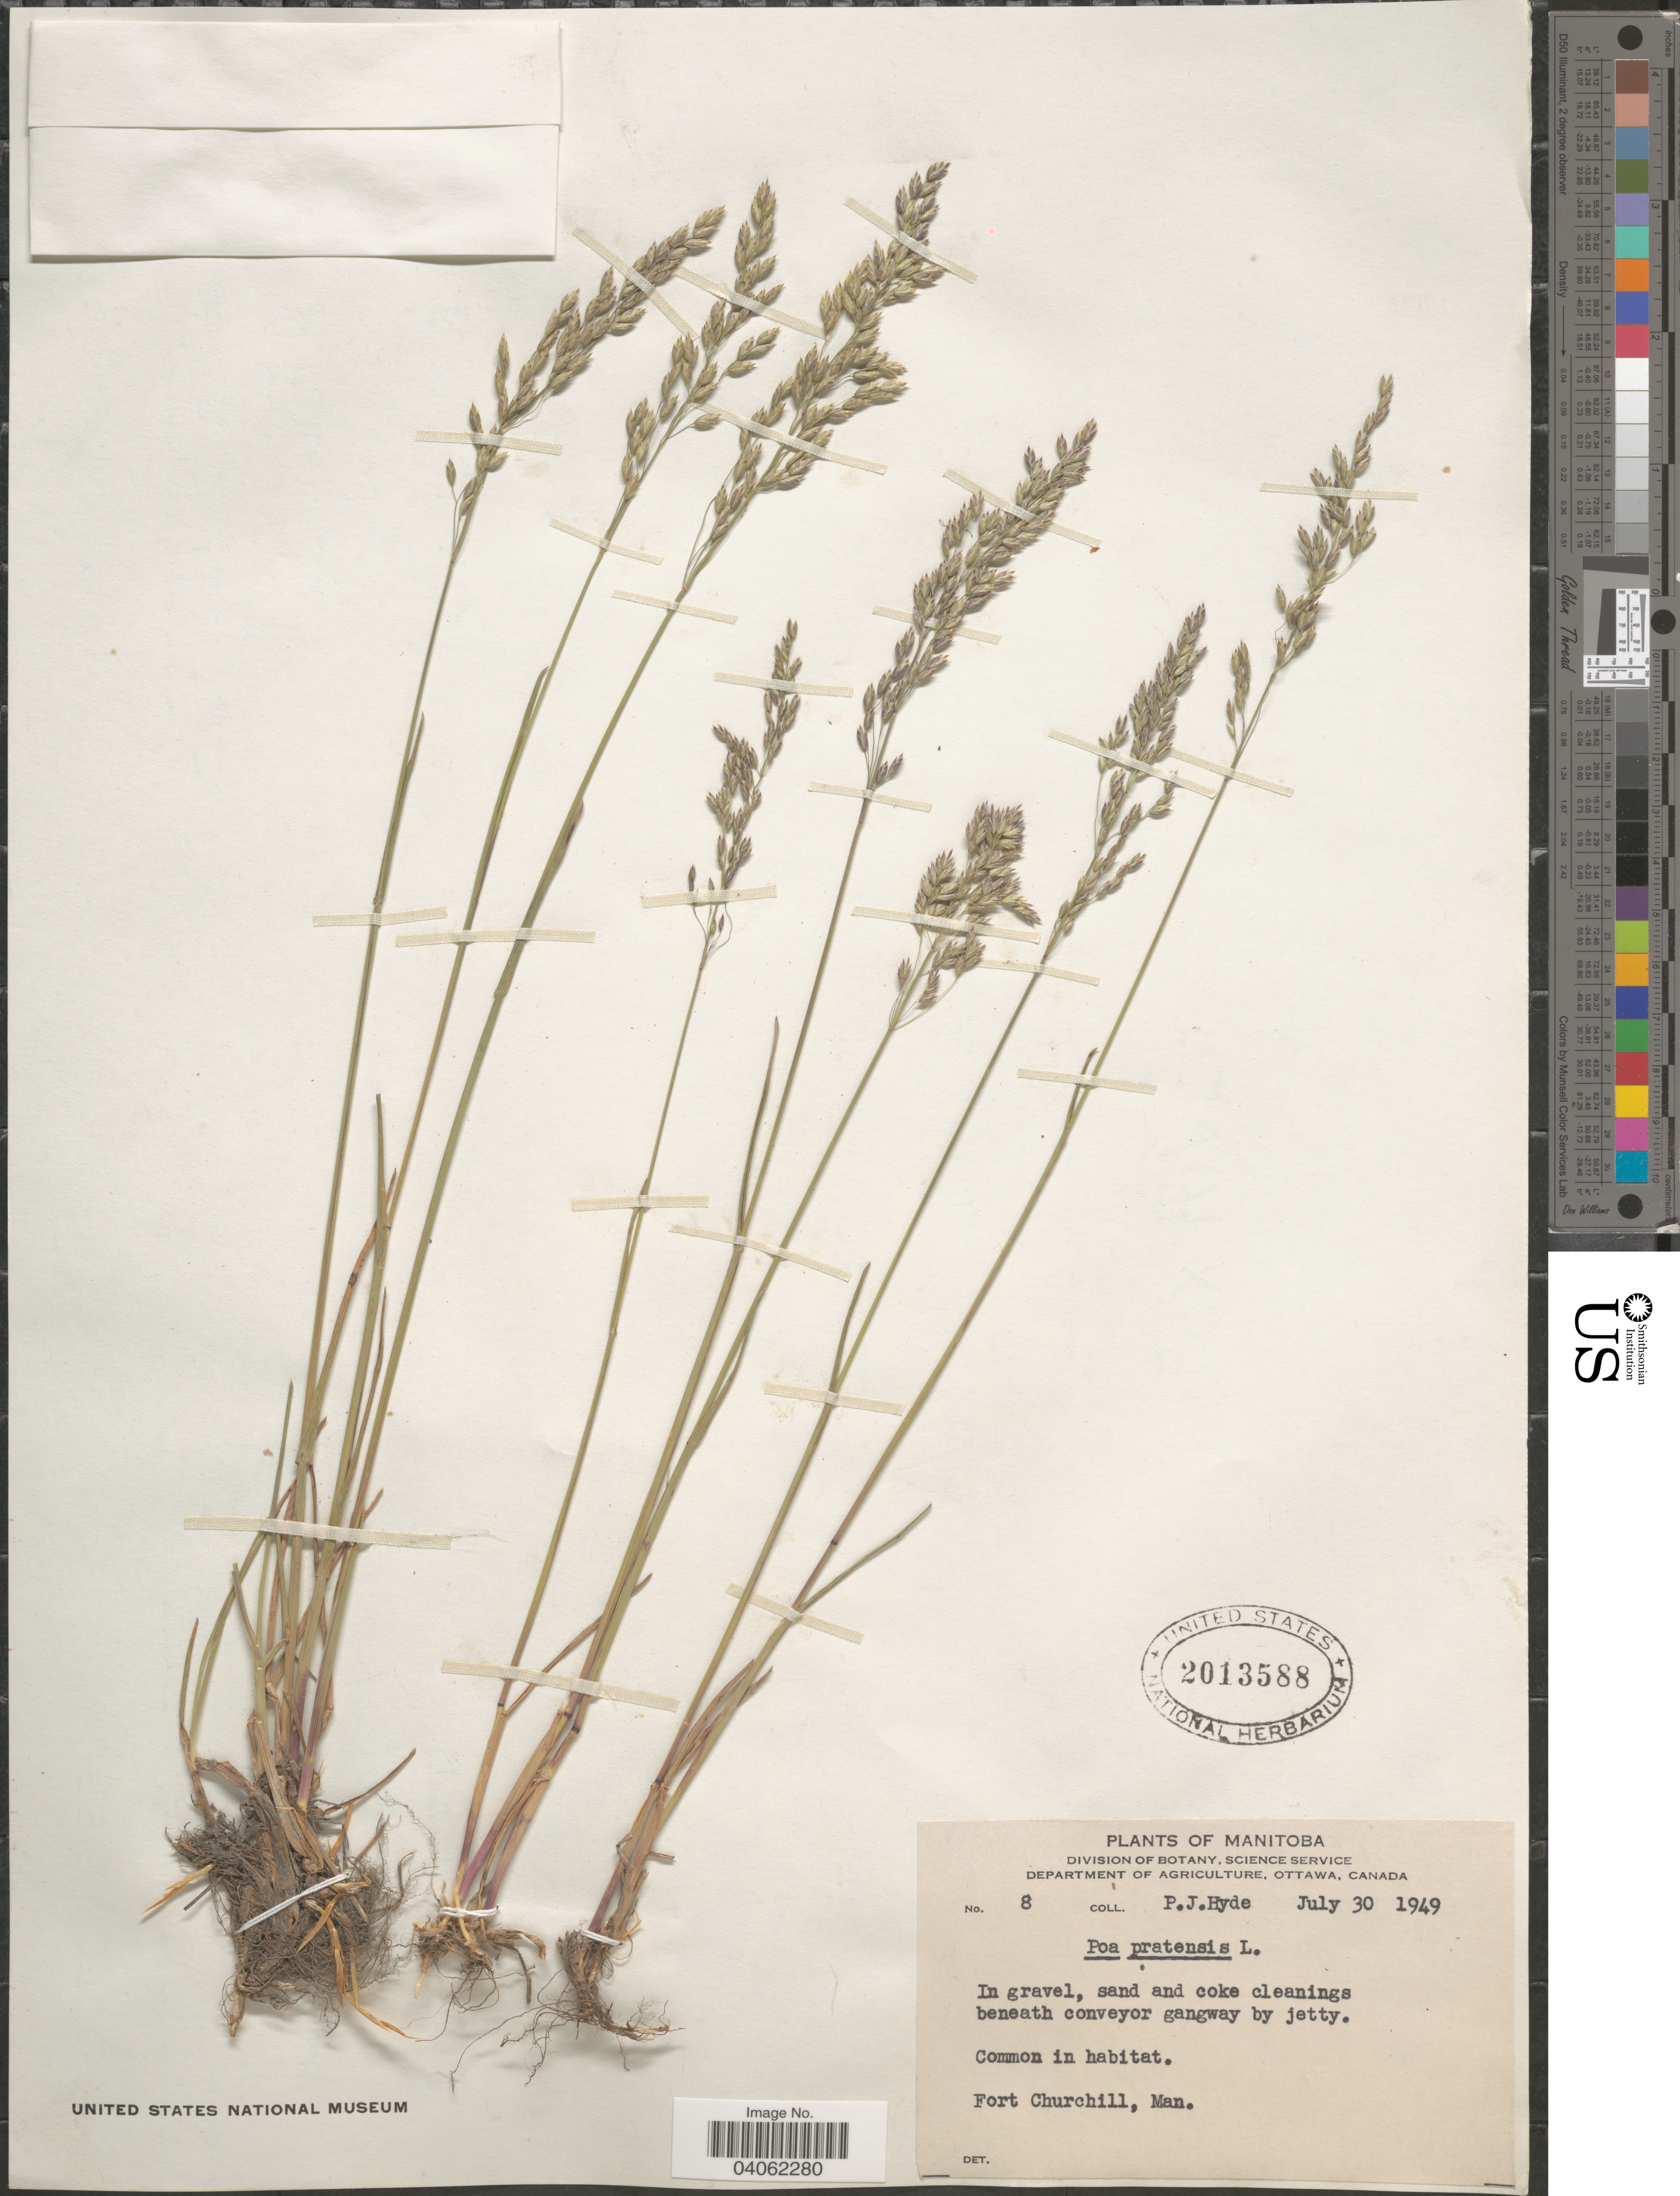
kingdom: Plantae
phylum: Tracheophyta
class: Liliopsida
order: Poales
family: Poaceae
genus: Poa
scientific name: Poa pratensis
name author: L.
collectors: P. Hyde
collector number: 8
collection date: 1949-07-30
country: Canada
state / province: Manitoba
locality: Beneath conveyor gangway by jetty. Fort Churchill.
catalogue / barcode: US 2013588